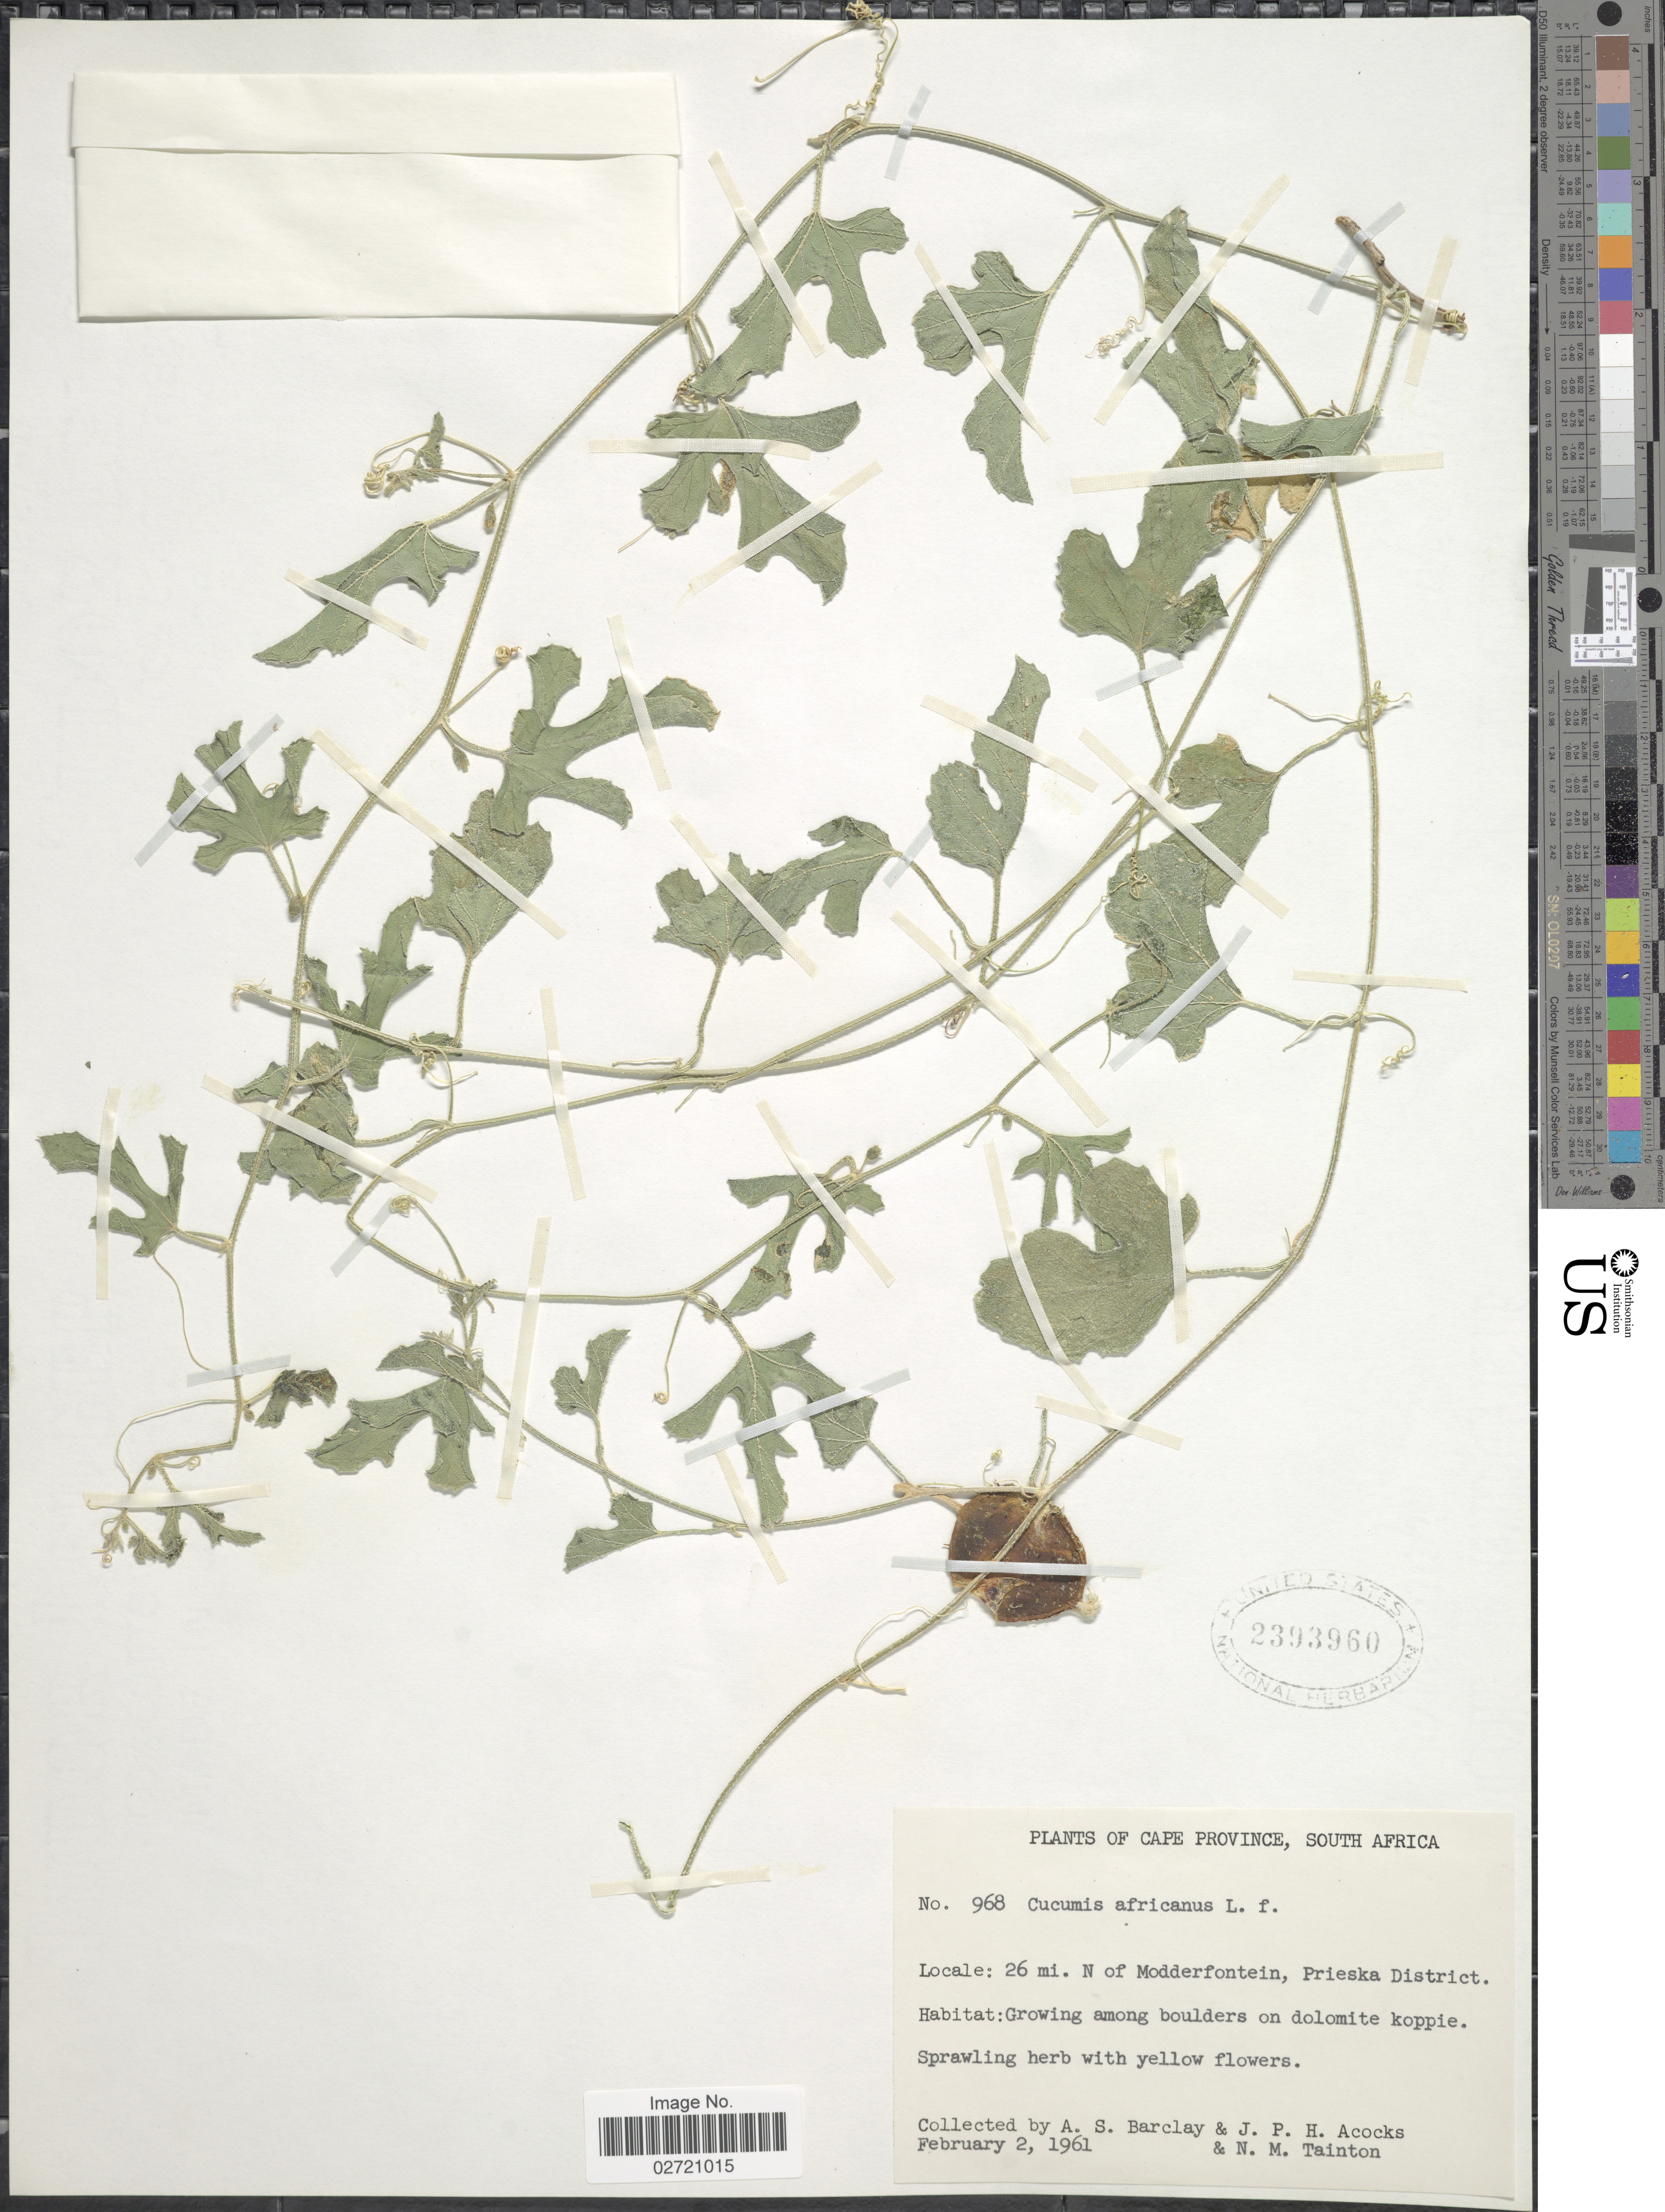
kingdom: Plantae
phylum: Tracheophyta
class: Magnoliopsida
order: Cucurbitales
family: Cucurbitaceae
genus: Cucumis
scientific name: Cucumis africanus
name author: L. f.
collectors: A. S. Barclay, J. P. Acocks & N. Tainton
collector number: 968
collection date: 1961-02-02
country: South Africa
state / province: Northern Cape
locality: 26 mi. N of Modderfontein, Prieska District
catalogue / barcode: US 2393960